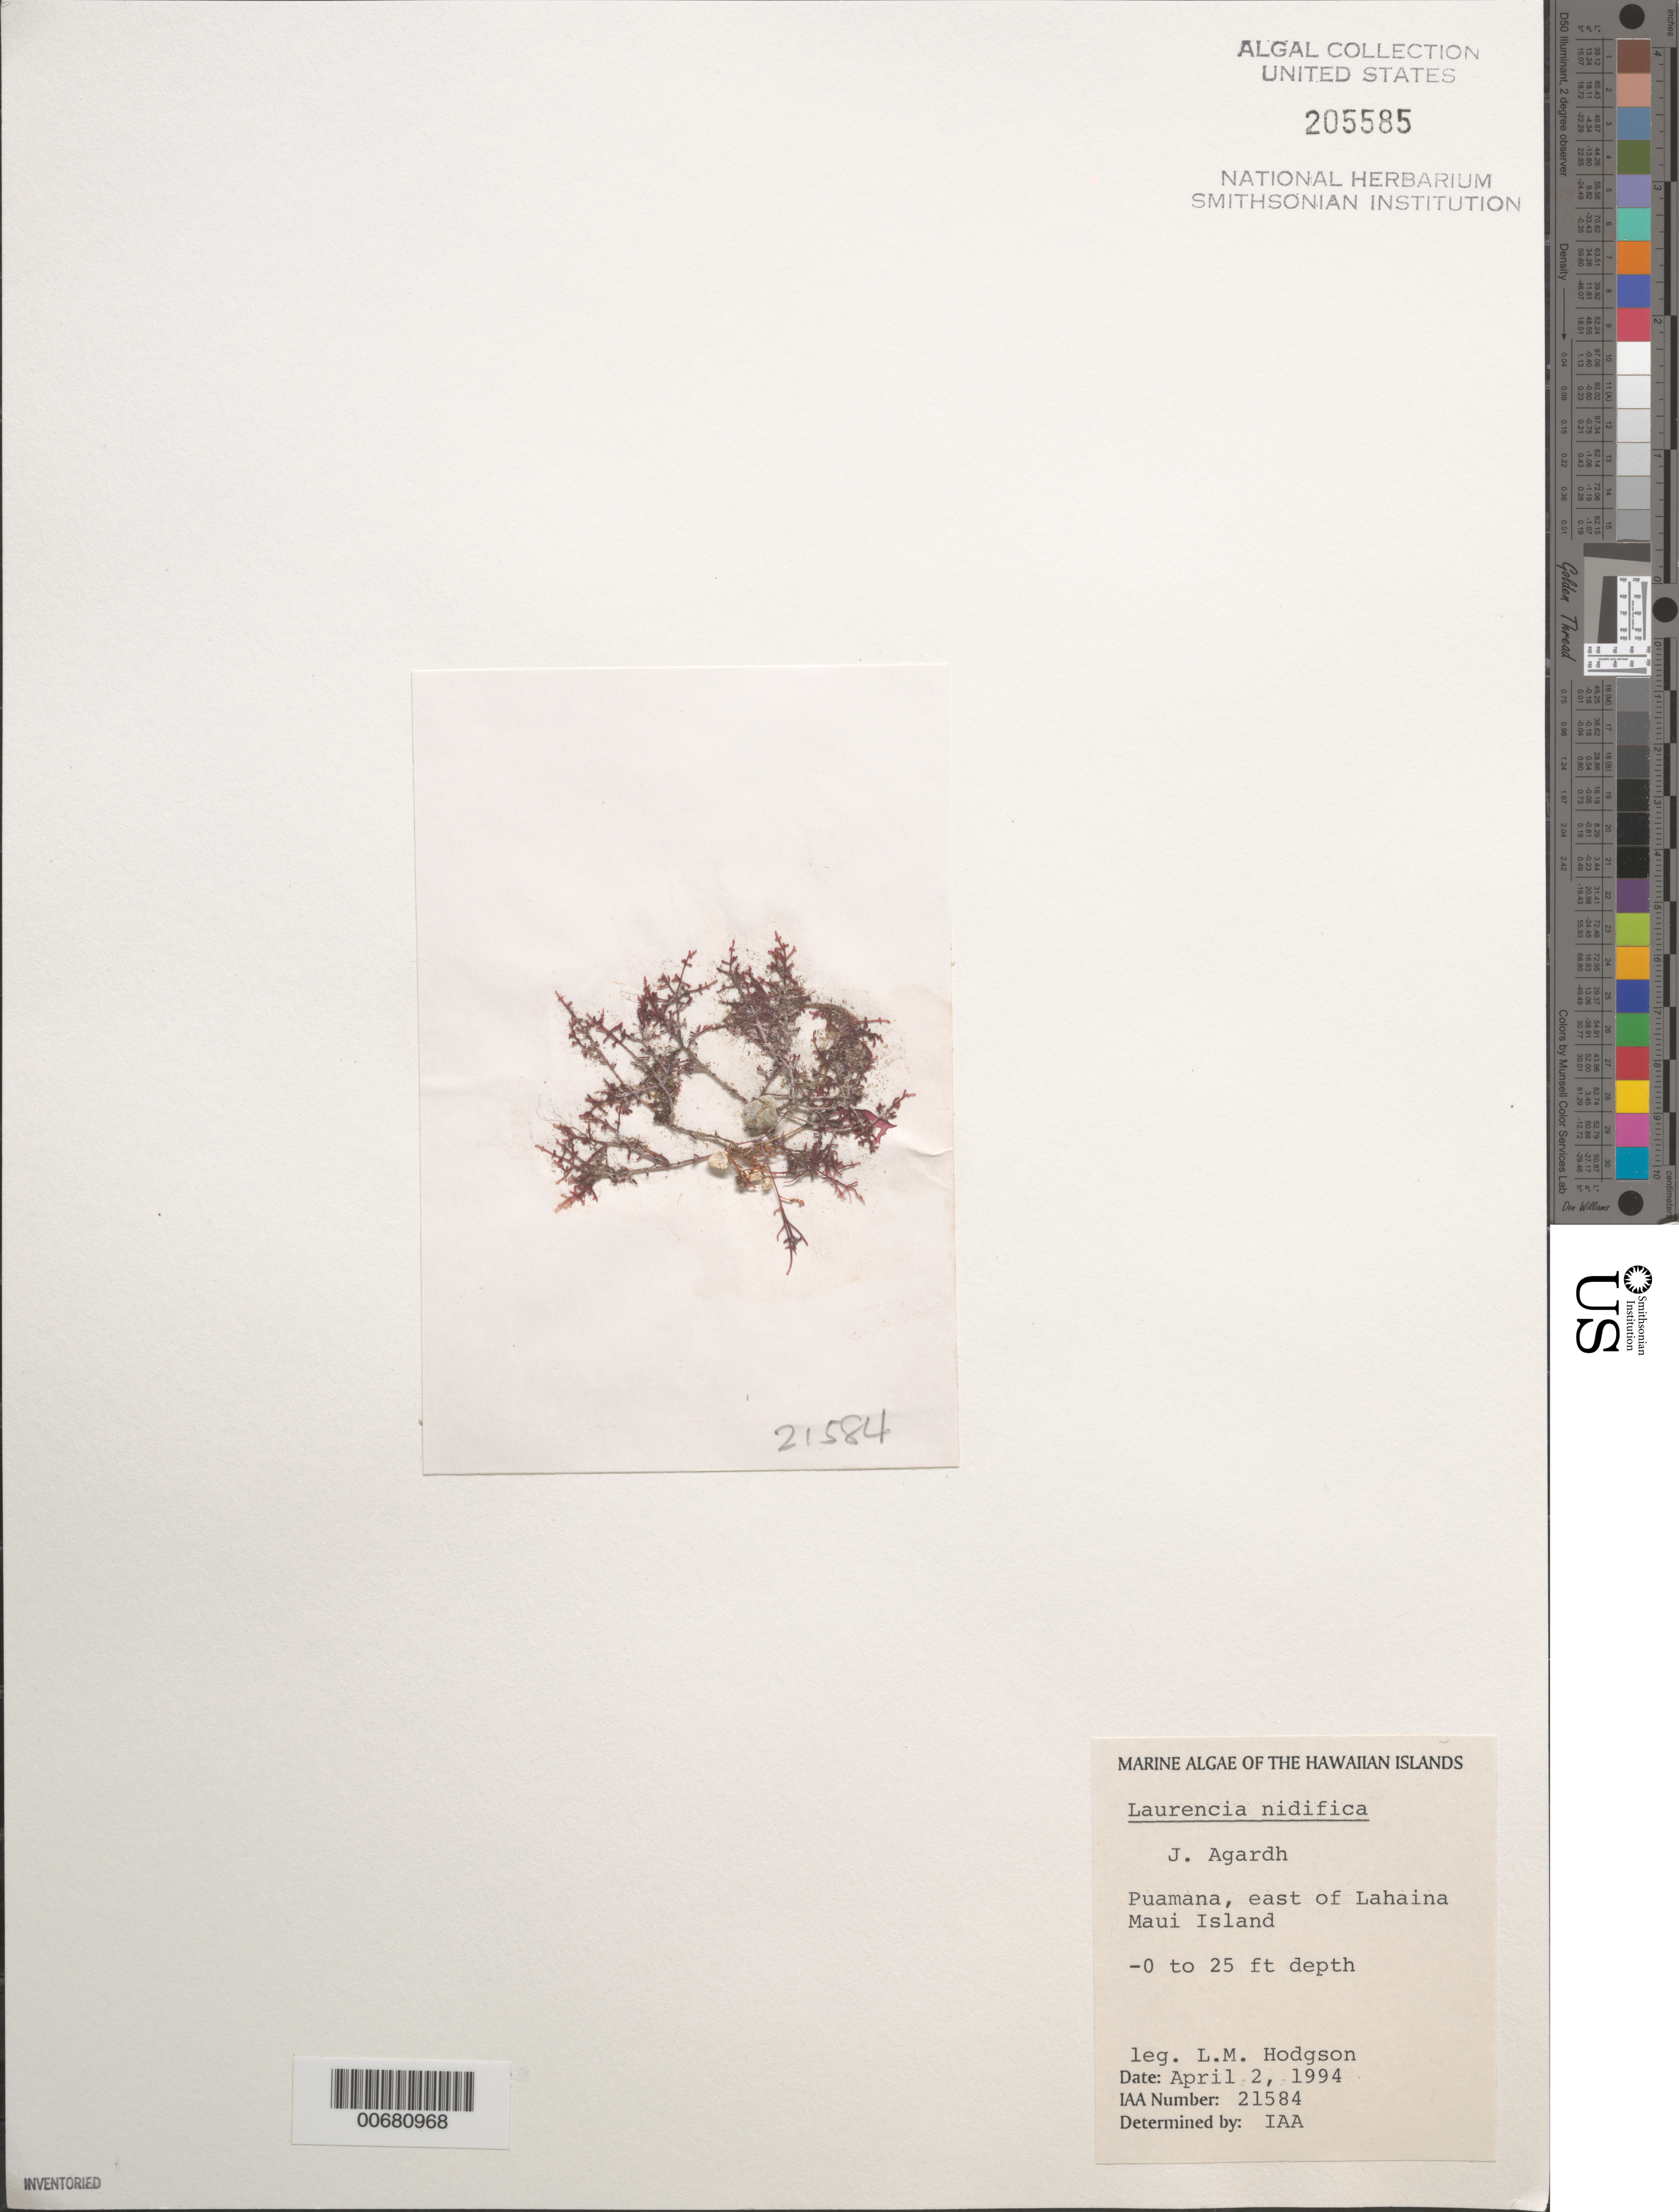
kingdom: Plantae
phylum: Rhodophyta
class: Florideophyceae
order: Ceramiales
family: Rhodomelaceae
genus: Laurencia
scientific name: Laurencia nidifica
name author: J. Agardh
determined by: Abbott, Isabella A.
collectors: L. M. Hodgson et al.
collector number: IAA 21584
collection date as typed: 02 Apr 1994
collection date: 1994-04-02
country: United States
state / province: Hawaii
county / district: Maui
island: Maui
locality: Puamana, east of Lahaina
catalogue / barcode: US 205585